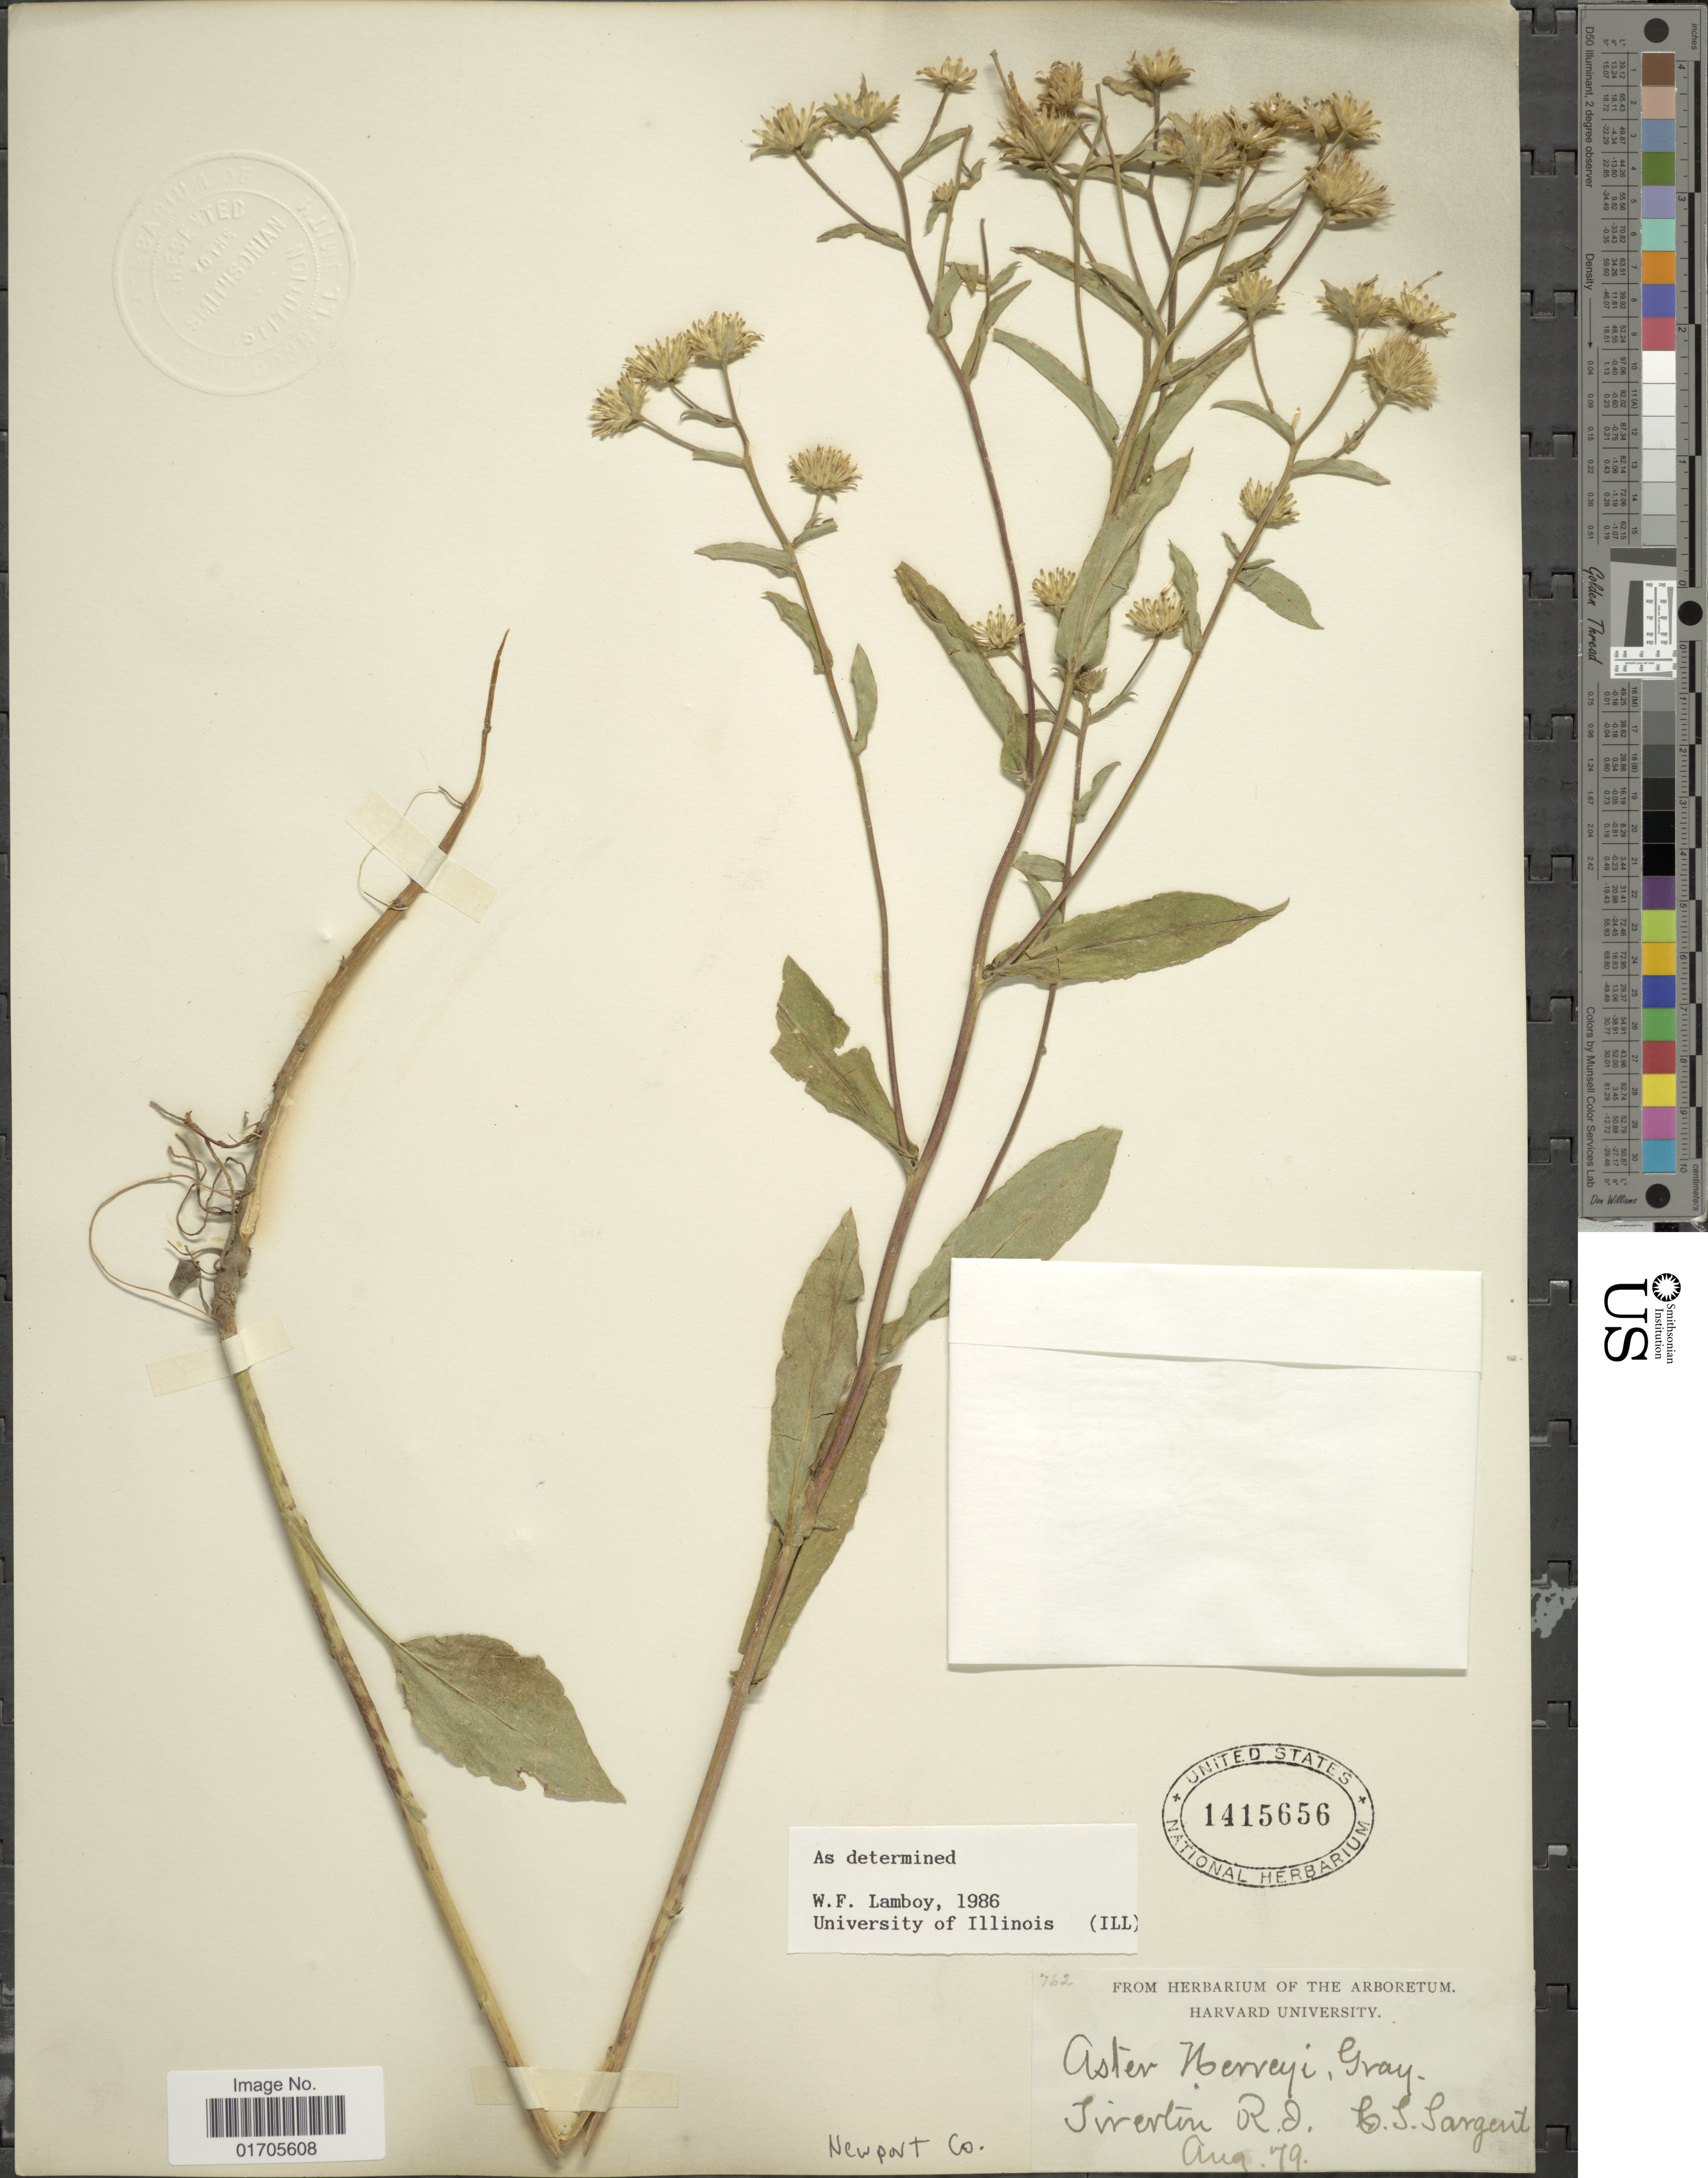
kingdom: Plantae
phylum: Tracheophyta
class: Magnoliopsida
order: Asterales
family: Asteraceae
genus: Eurybia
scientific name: Eurybia x herveyi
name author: (A. Gray) G.L. Nesom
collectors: C. S. Sargent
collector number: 762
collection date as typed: Transcribed d/m/y: /8/79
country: United States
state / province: Rhode Island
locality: Tiverton, Newport Co.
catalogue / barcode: US 1415656